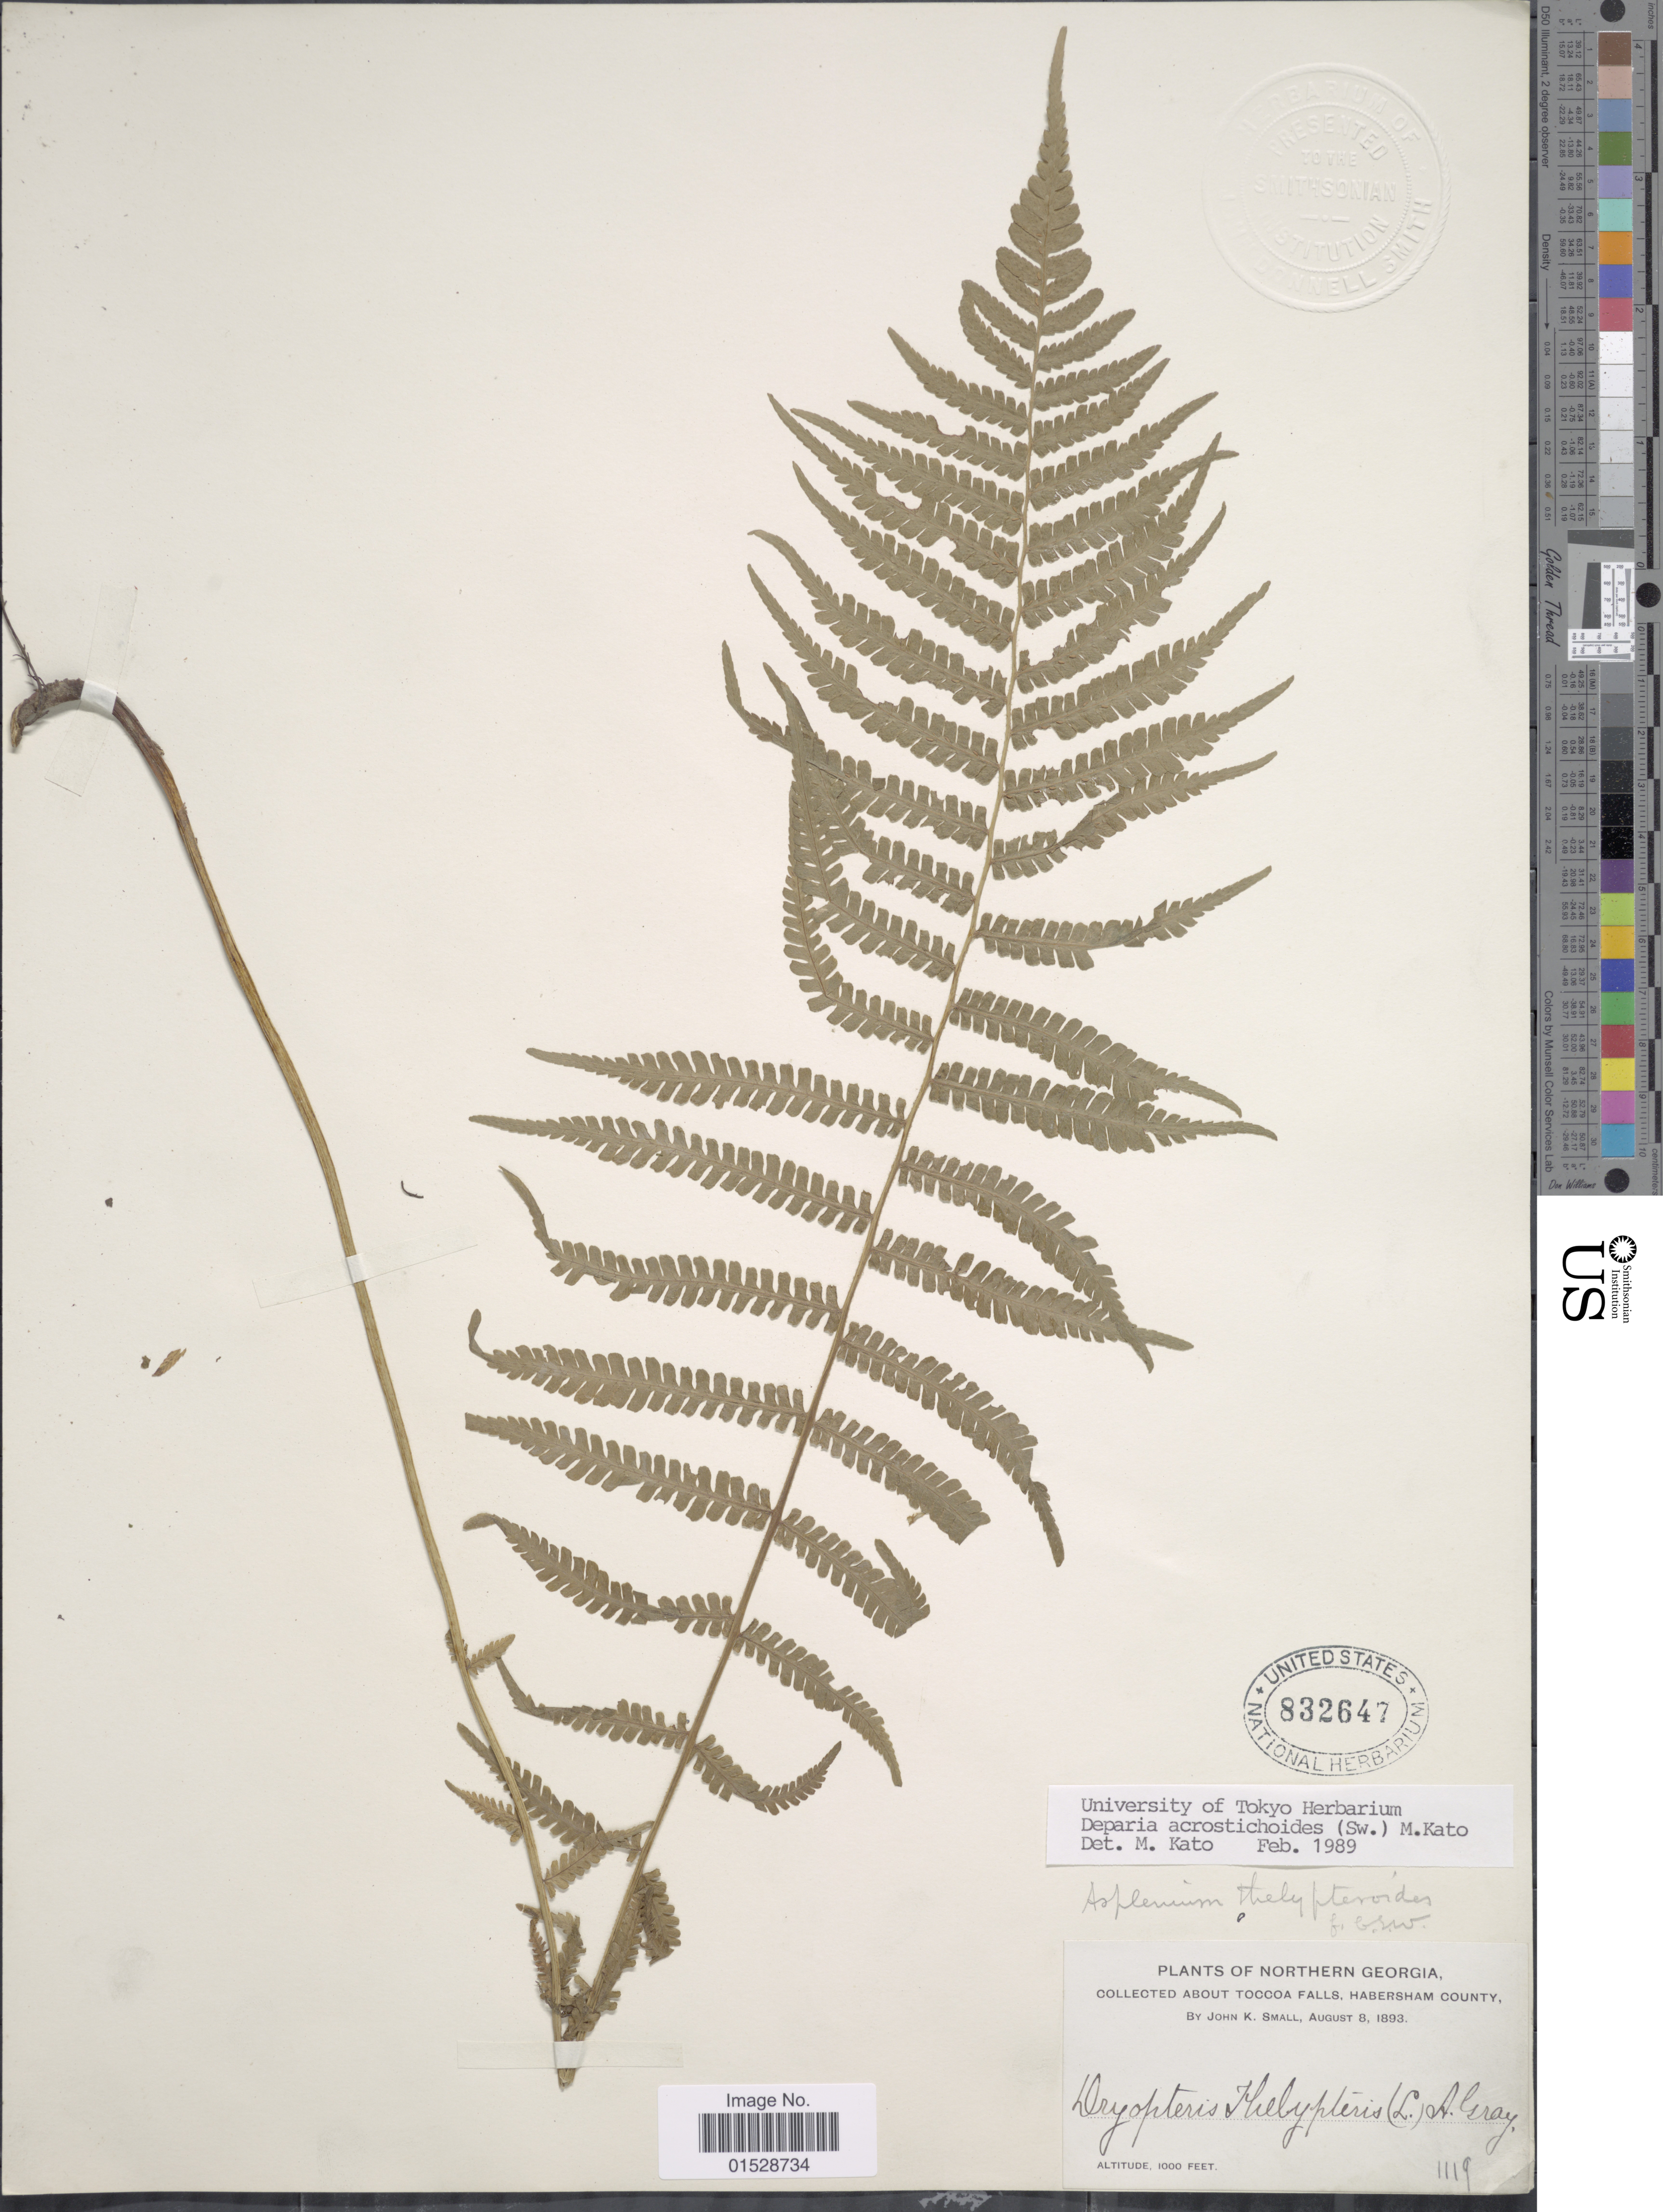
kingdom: Plantae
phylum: Tracheophyta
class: Polypodiopsida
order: Polypodiales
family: Athyriaceae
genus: Deparia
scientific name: Deparia acrostichoides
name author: (Sw.) M. Kato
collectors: J. K. Small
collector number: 1119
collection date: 1893-08-08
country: United States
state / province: Georgia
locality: Northern Georgia, Toccoa Falls, Habersham County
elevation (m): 305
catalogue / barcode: US 832647